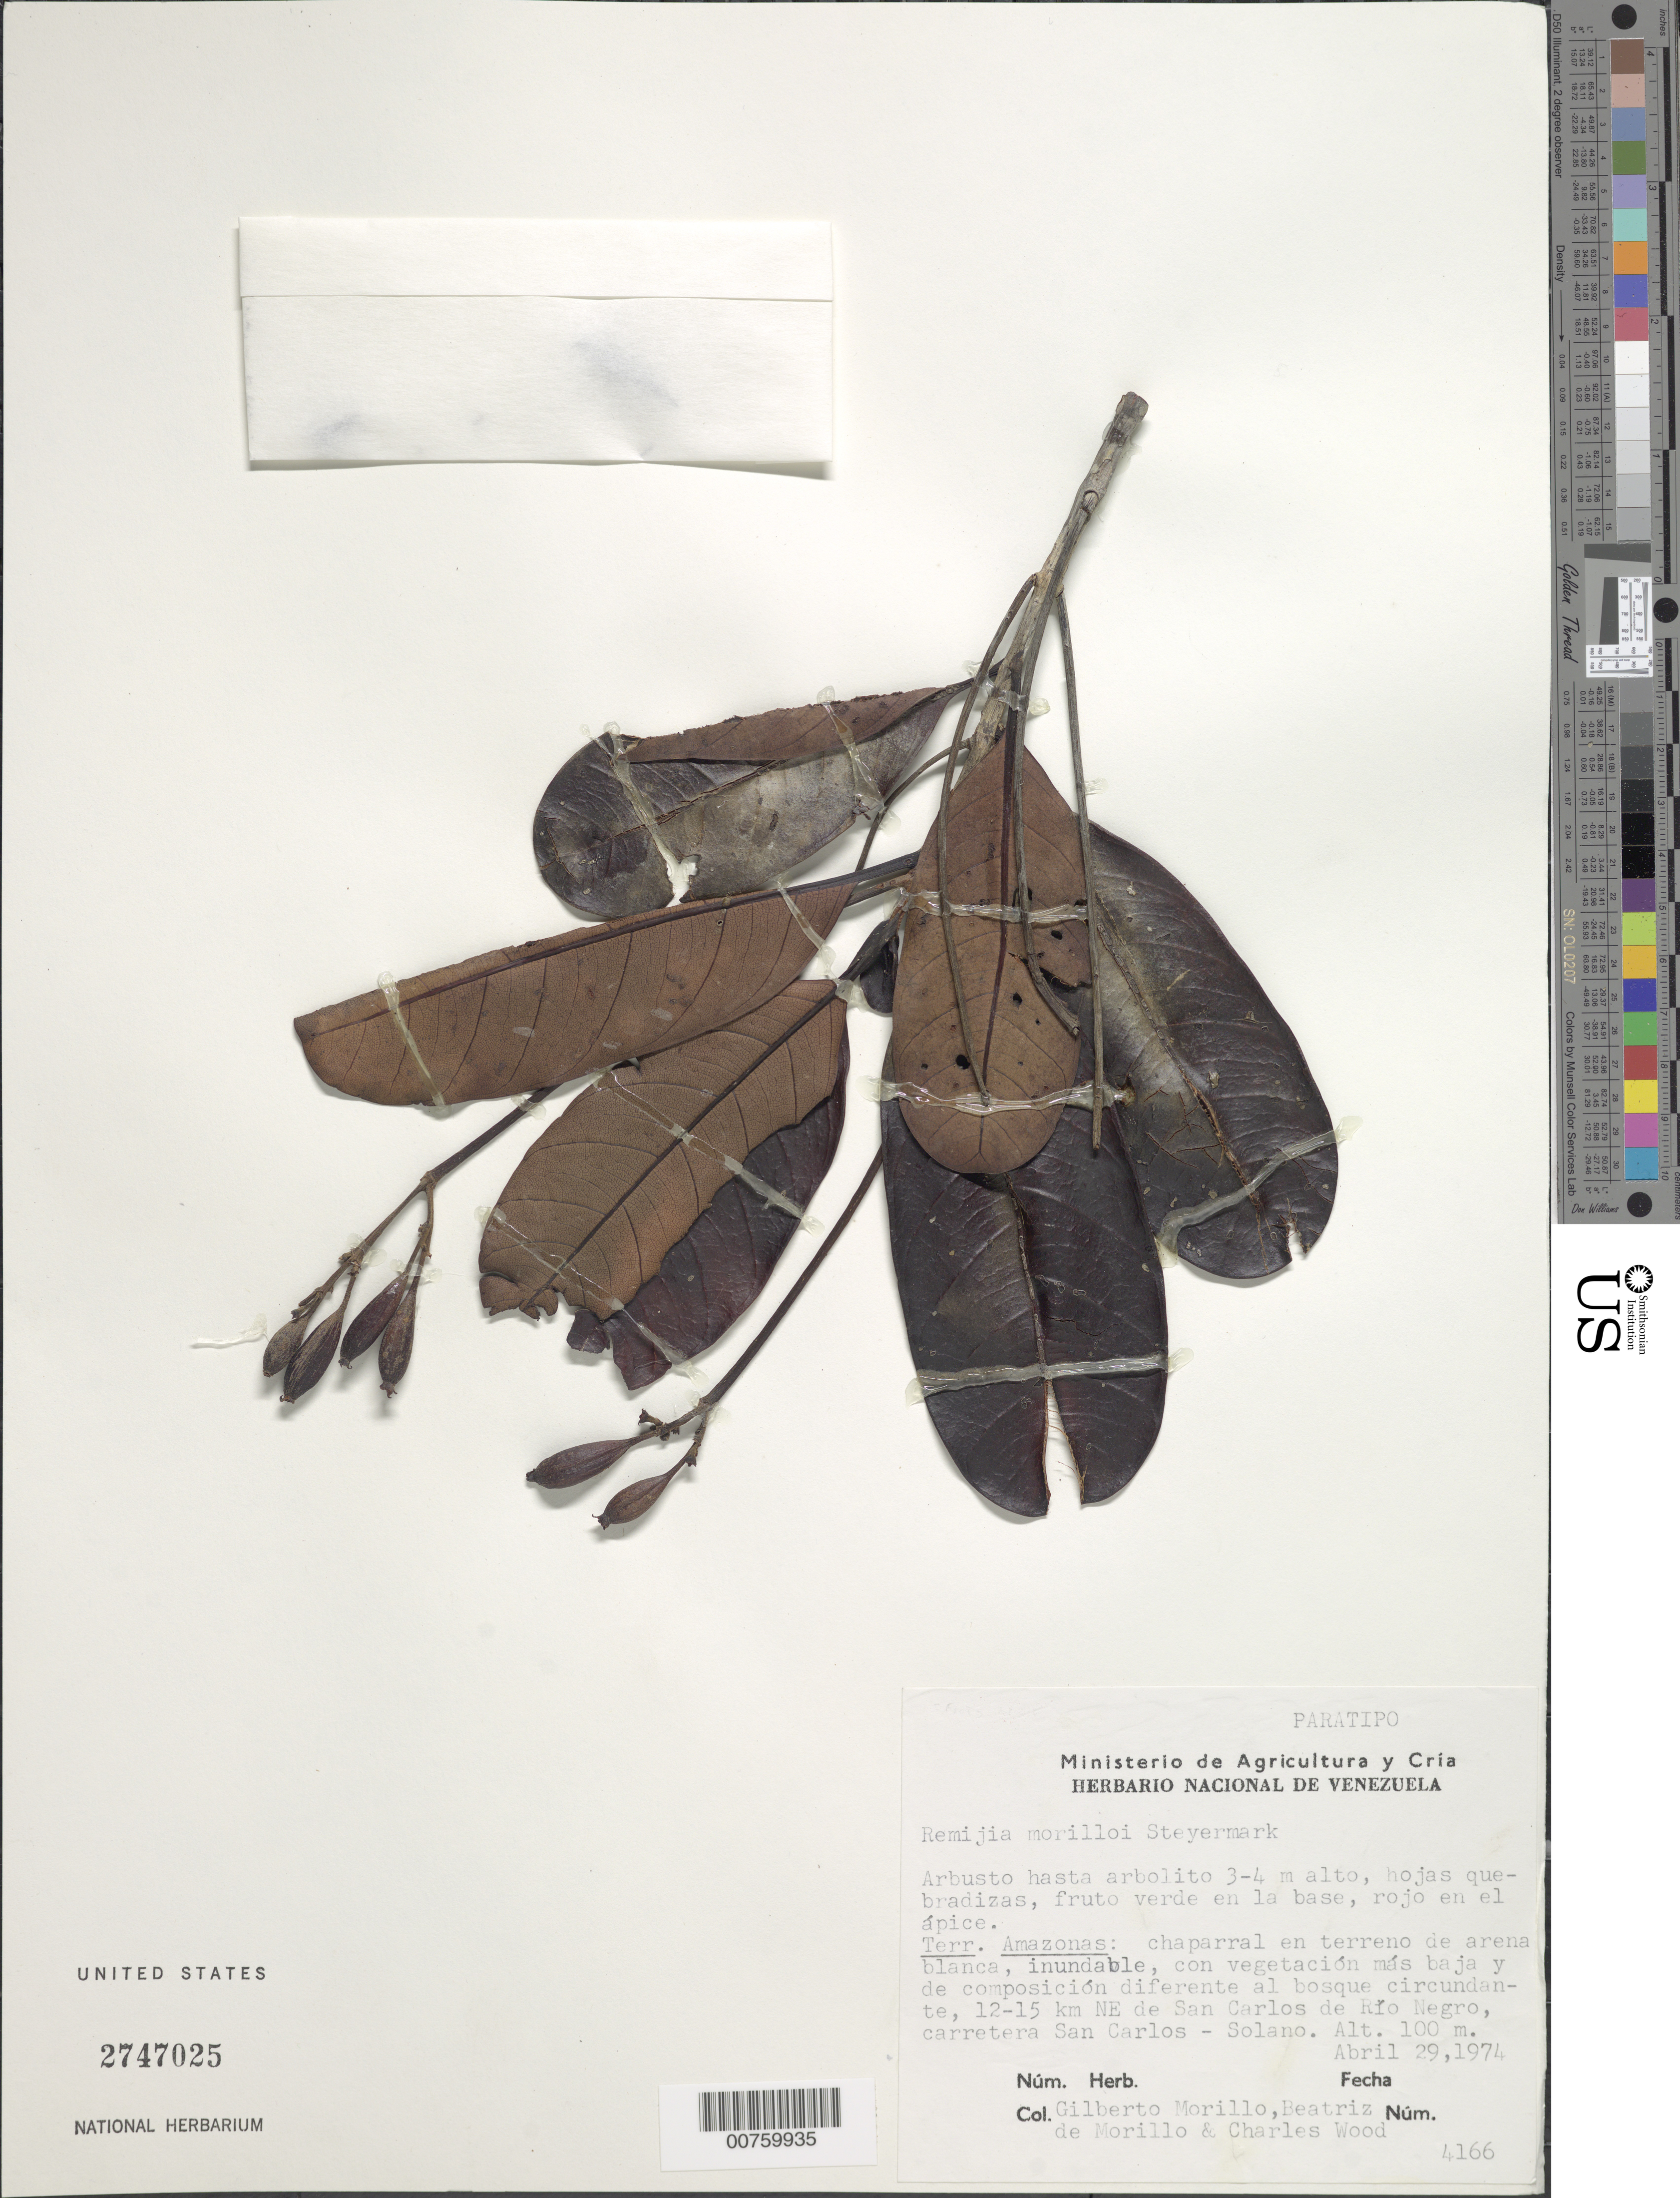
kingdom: Plantae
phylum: Tracheophyta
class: Magnoliopsida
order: Gentianales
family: Rubiaceae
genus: Remijia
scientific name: Remijia morilloi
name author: Steyerm.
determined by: Wurdack, John J., (US), US (UNITED STATES)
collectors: G. Morillo, B. Morillo & C. Wood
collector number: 4166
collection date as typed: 29-Apr-74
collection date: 1974-04-29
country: Venezuela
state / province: Amazonas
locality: Carretera San Carlos-Solano, 12-15 km NE of San Carlos de Río Negro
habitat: Chaparral en terreno inundable con arena blanca, con vegetación mas baja y de composicion diferente al bosque circundante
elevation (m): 100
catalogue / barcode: US 2747025